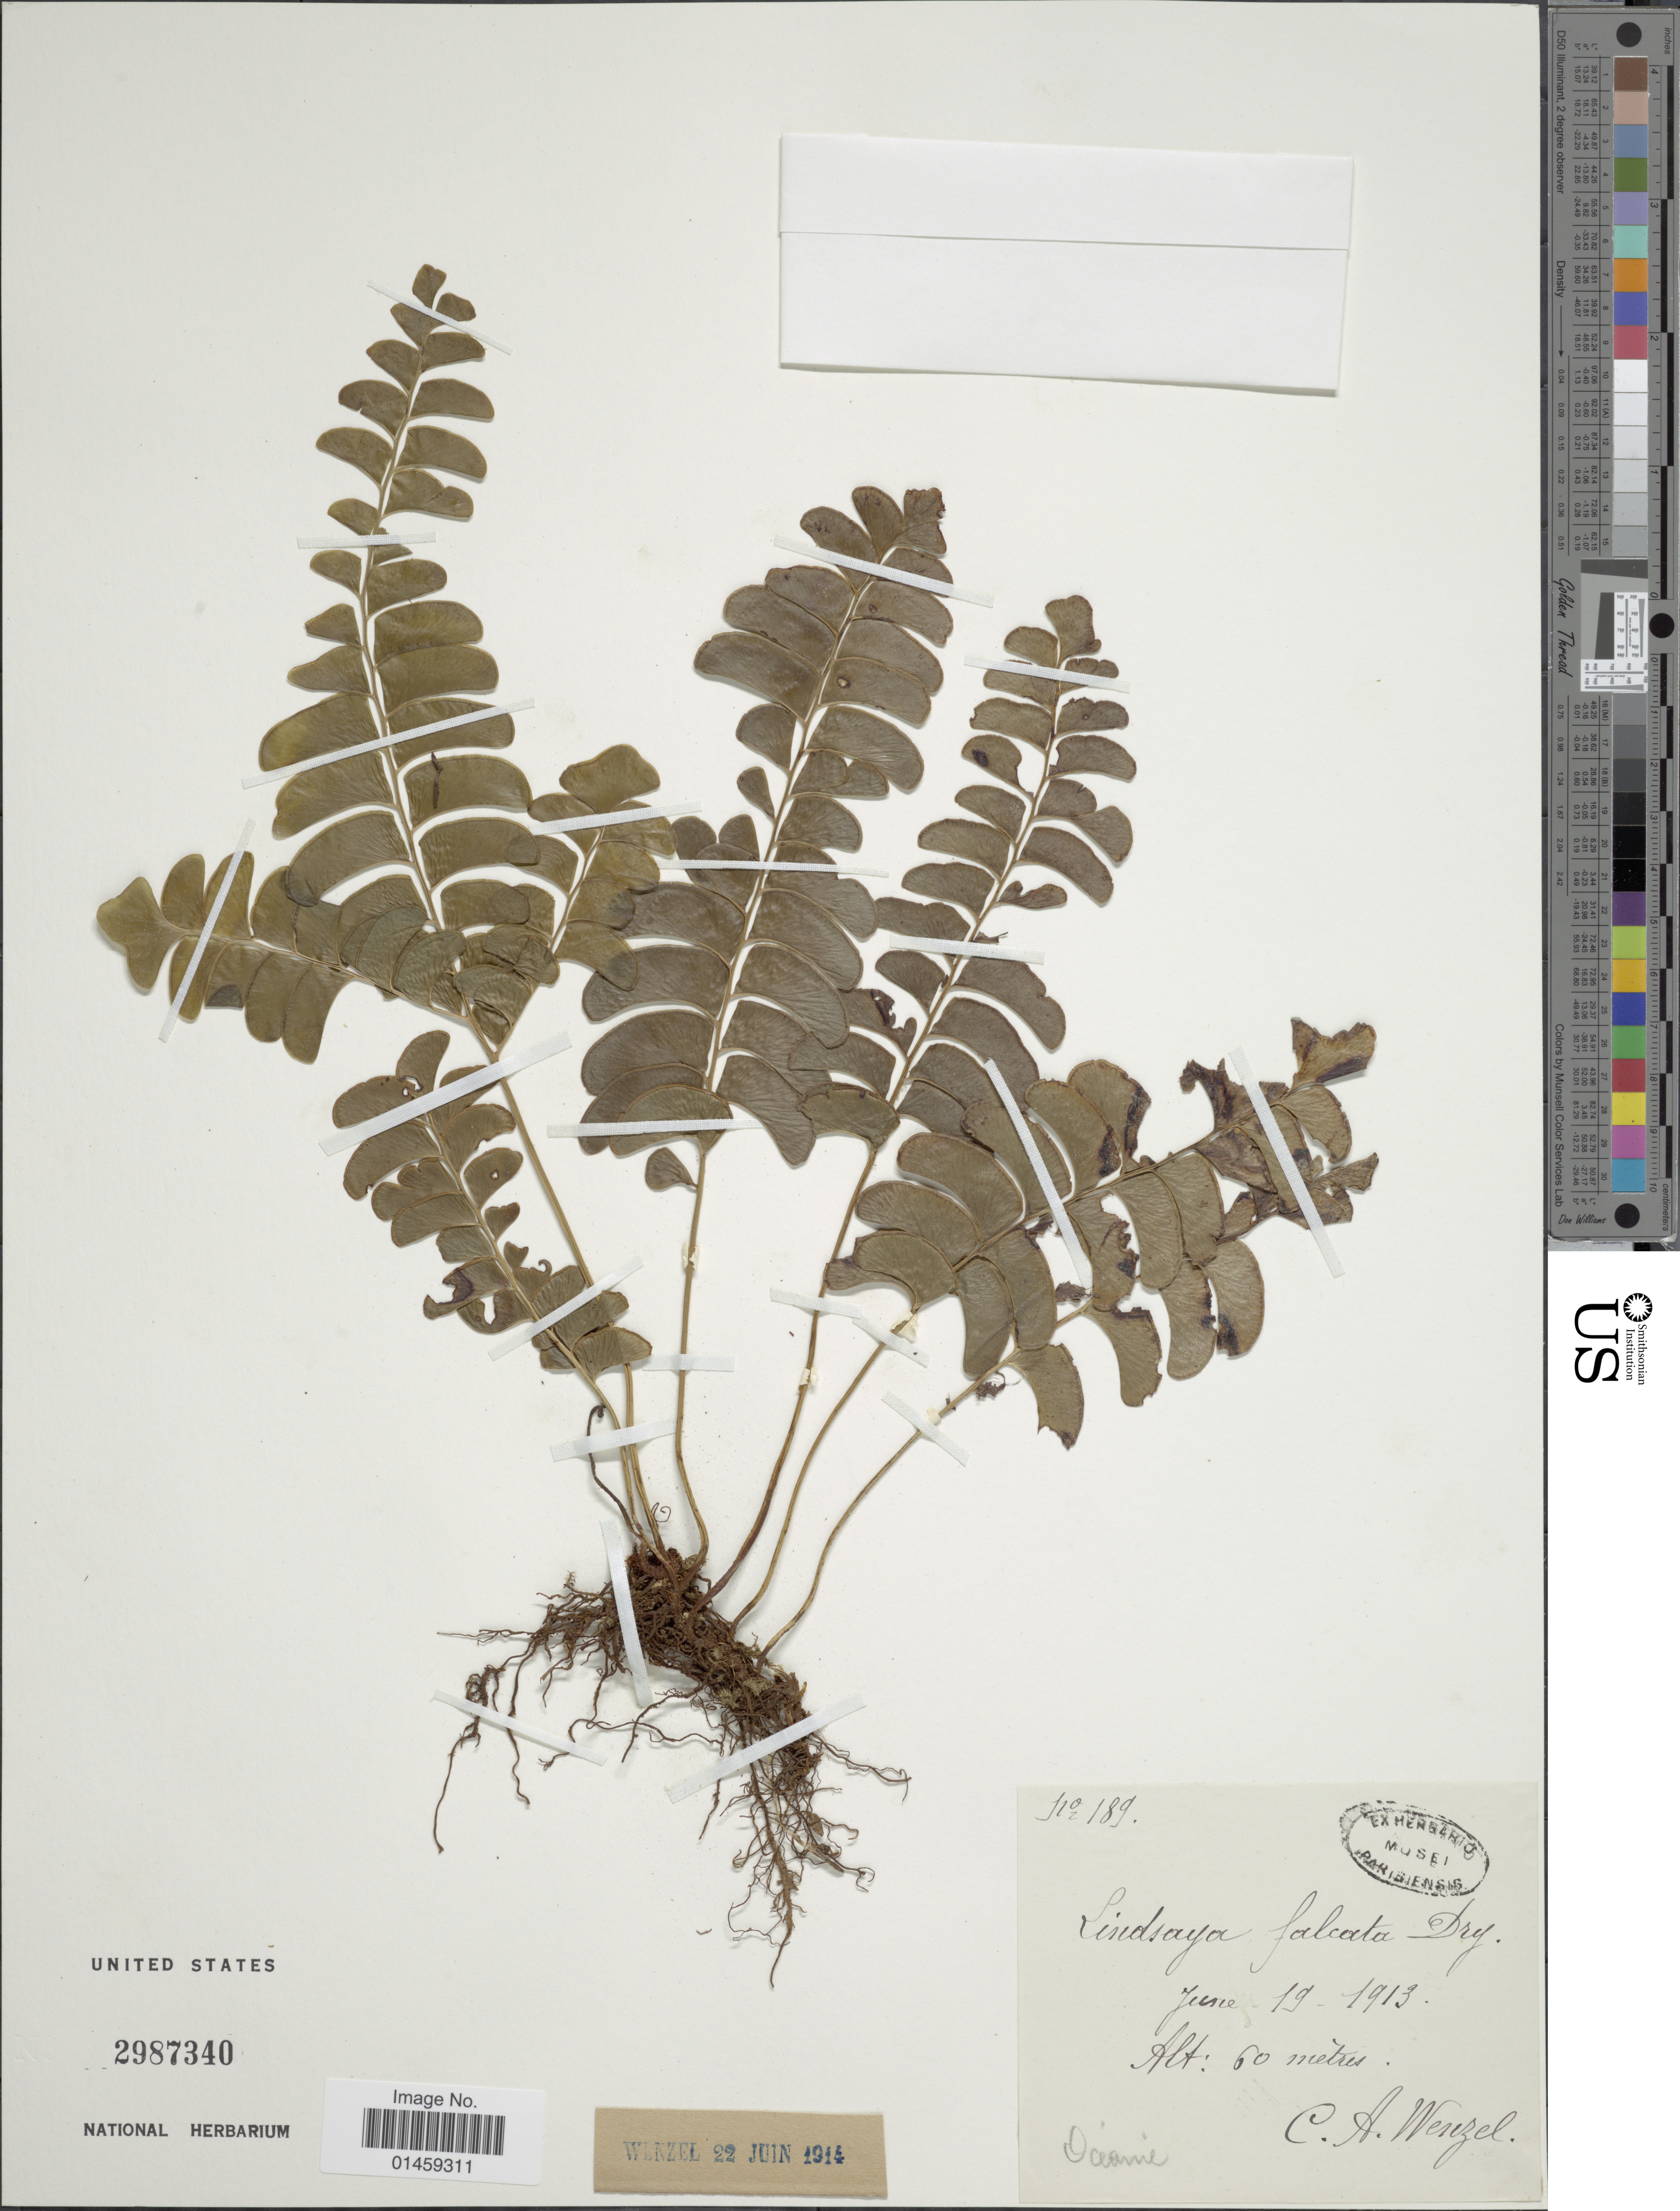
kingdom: Plantae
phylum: Tracheophyta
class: Polypodiopsida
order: Polypodiales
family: Lindsaeaceae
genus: Lindsaea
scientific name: Lindsaea doryphora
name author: K.U. Kramer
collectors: C. Wenzel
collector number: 189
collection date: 1913-06-19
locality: Oceanie. [interpreted]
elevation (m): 60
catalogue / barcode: US 2987340